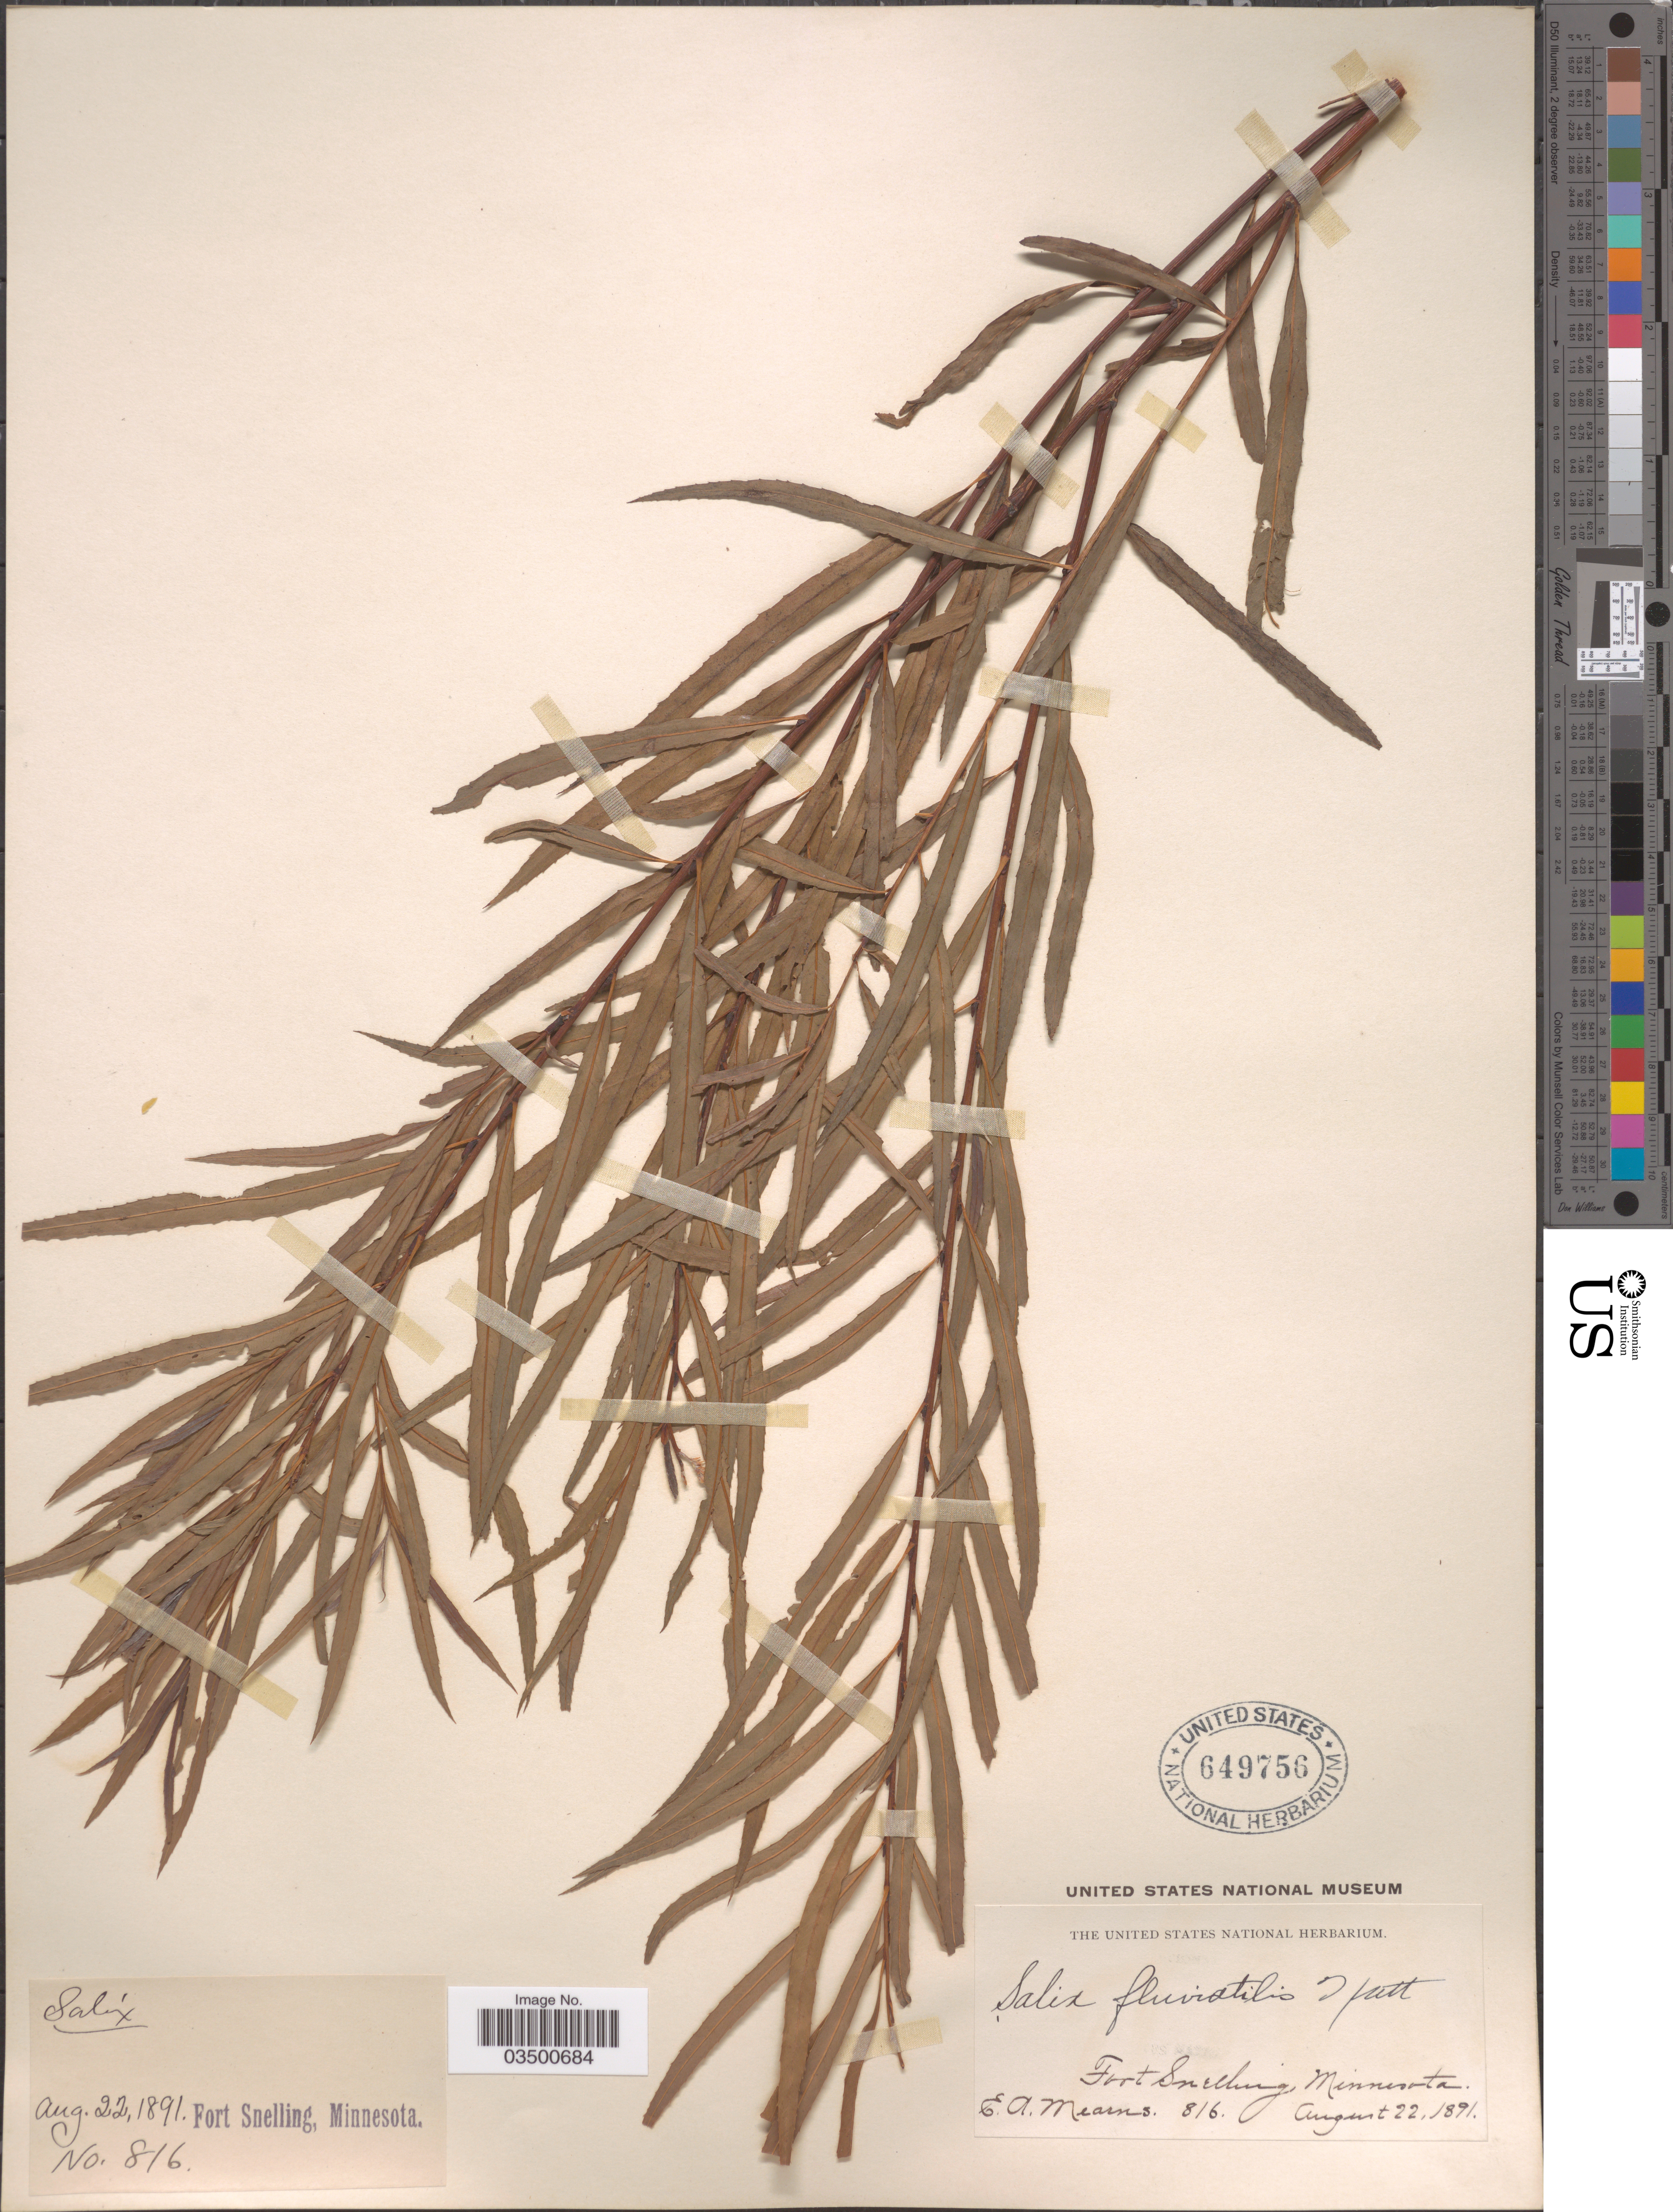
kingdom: Plantae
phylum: Tracheophyta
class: Magnoliopsida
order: Malpighiales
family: Salicaceae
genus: Salix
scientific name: Salix interior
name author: Rowlee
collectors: E. A. Mearns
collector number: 816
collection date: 1891-08-22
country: United States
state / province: Minnesota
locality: Fort Snelling.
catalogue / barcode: US 649756